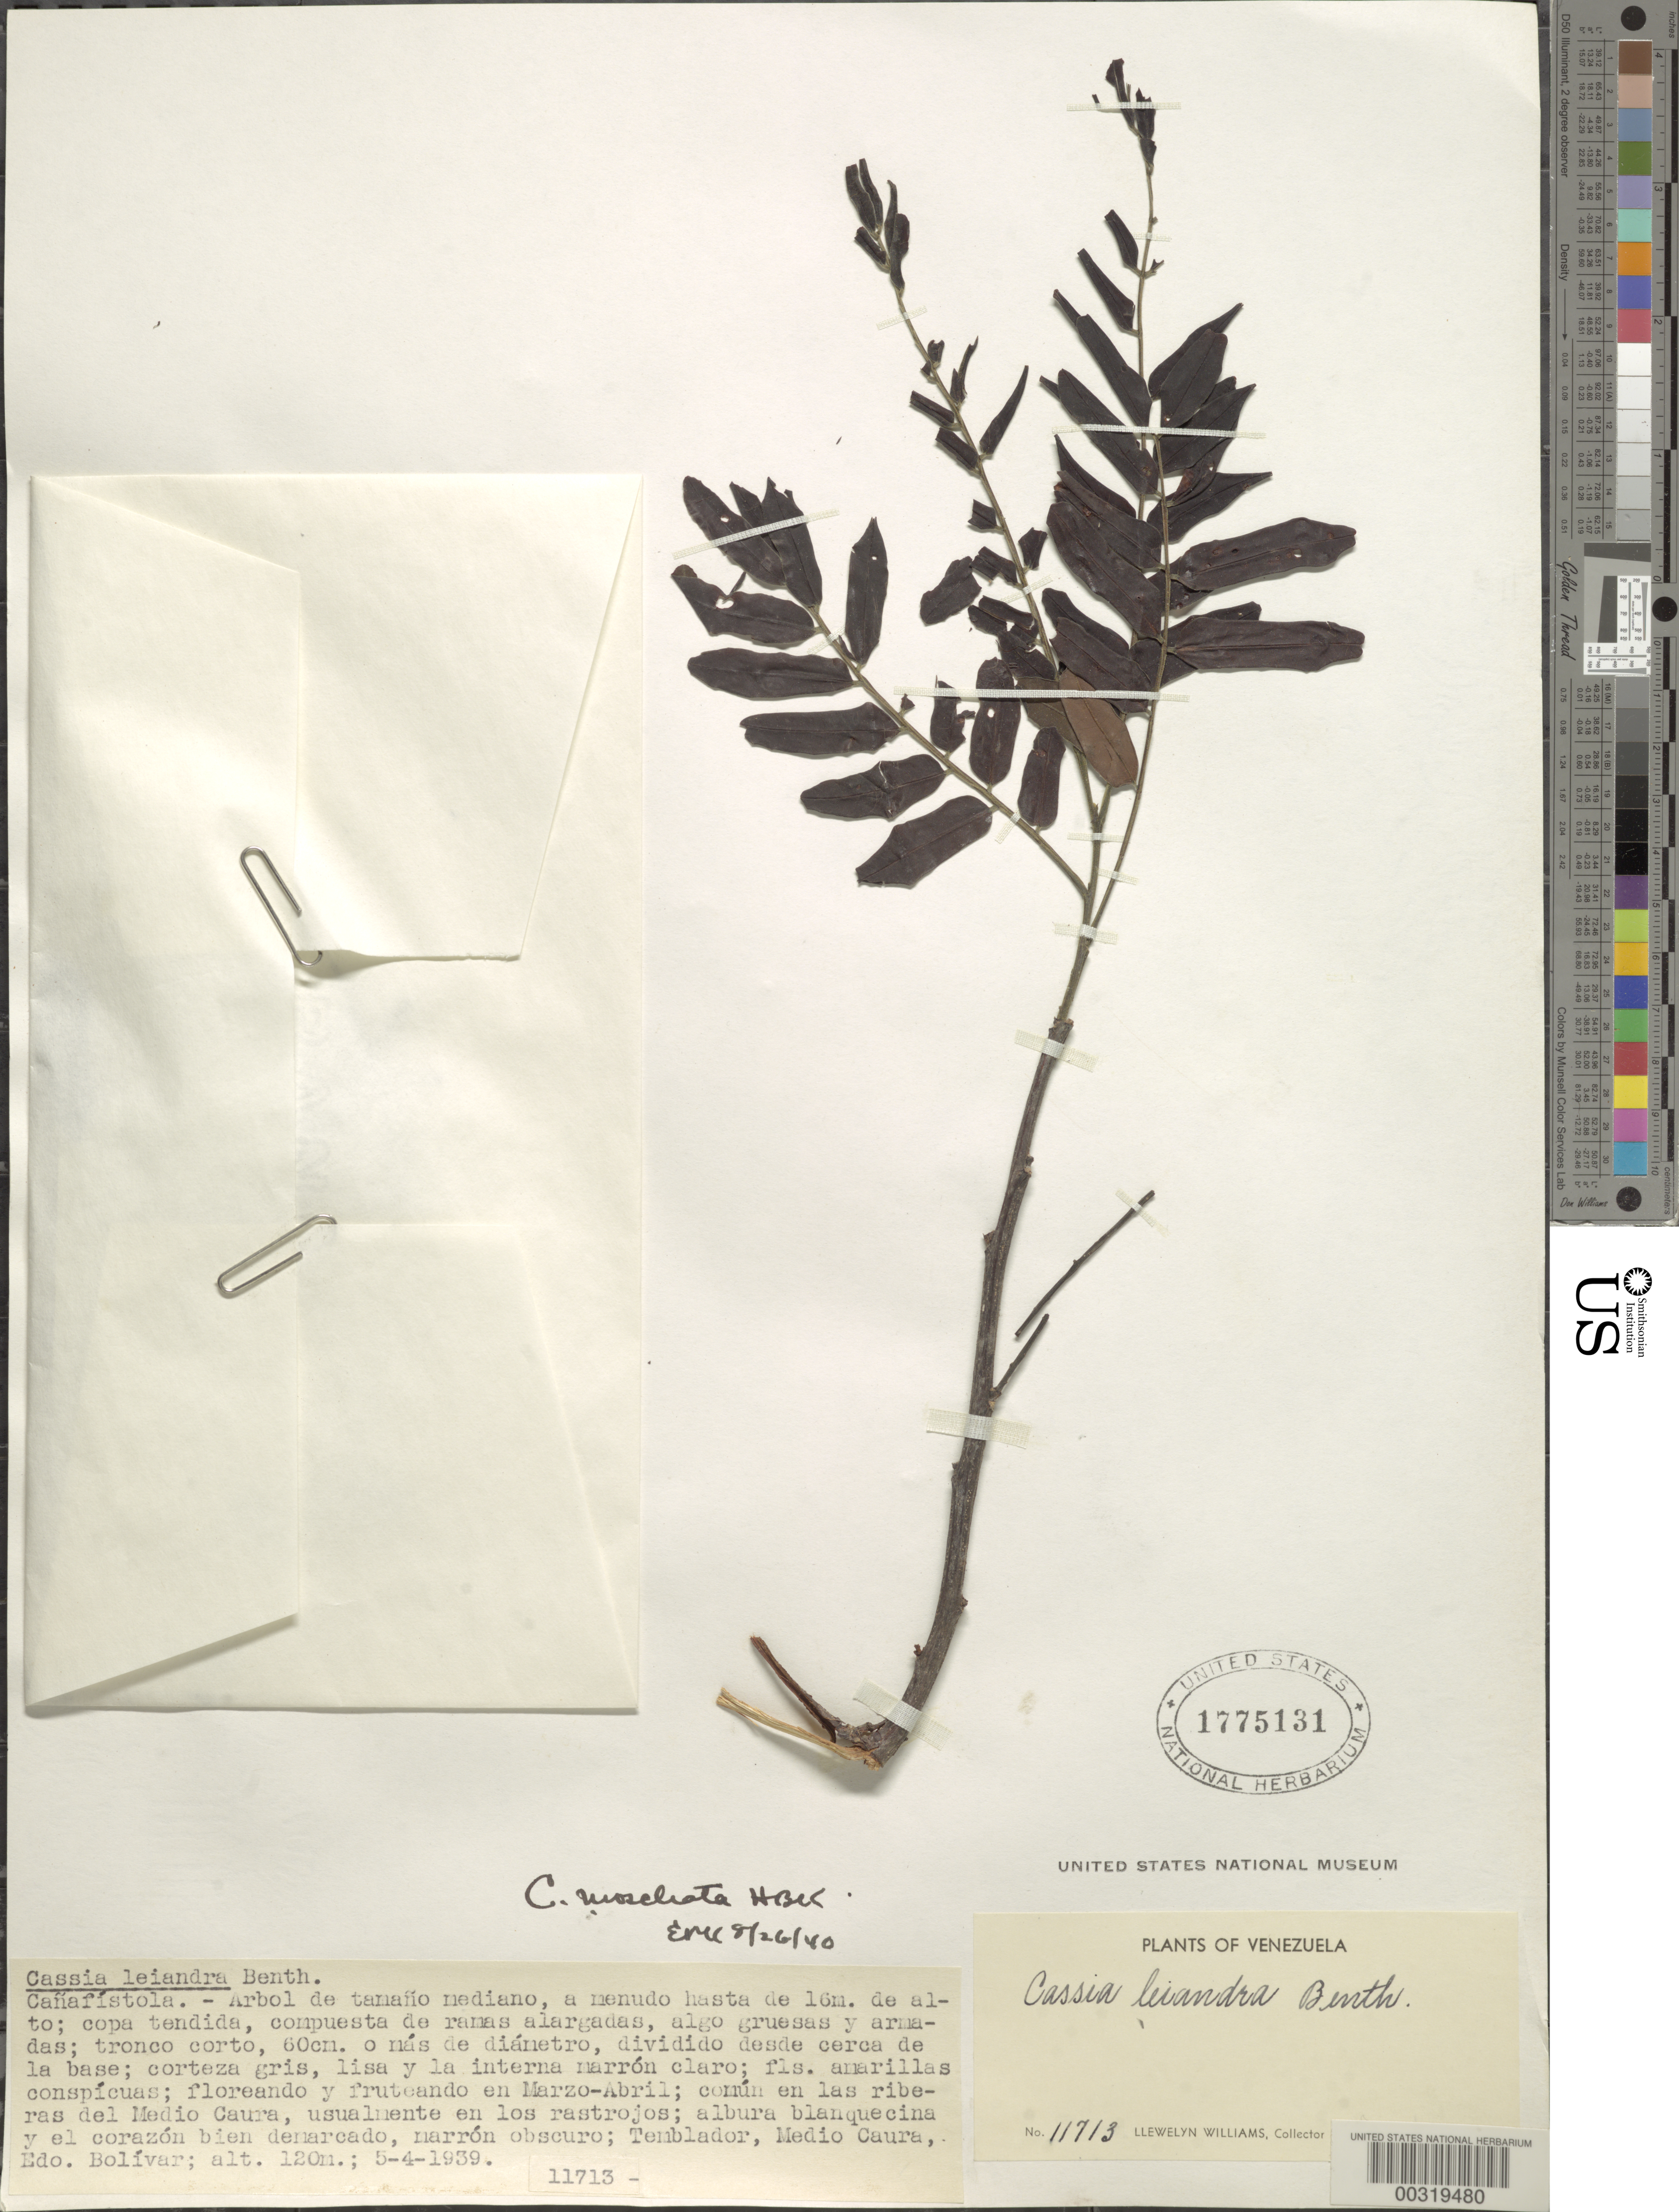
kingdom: Plantae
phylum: Tracheophyta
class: Magnoliopsida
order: Fabales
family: Fabaceae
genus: Cassia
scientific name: Cassia moschata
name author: Kunth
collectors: Ll. Williams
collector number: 11713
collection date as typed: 05 Apr 1939 or 04 May 1939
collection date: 1939-04-05 or 1939-05-04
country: Venezuela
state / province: Bolivar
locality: Temblador, medio caura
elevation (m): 120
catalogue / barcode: US 1775131